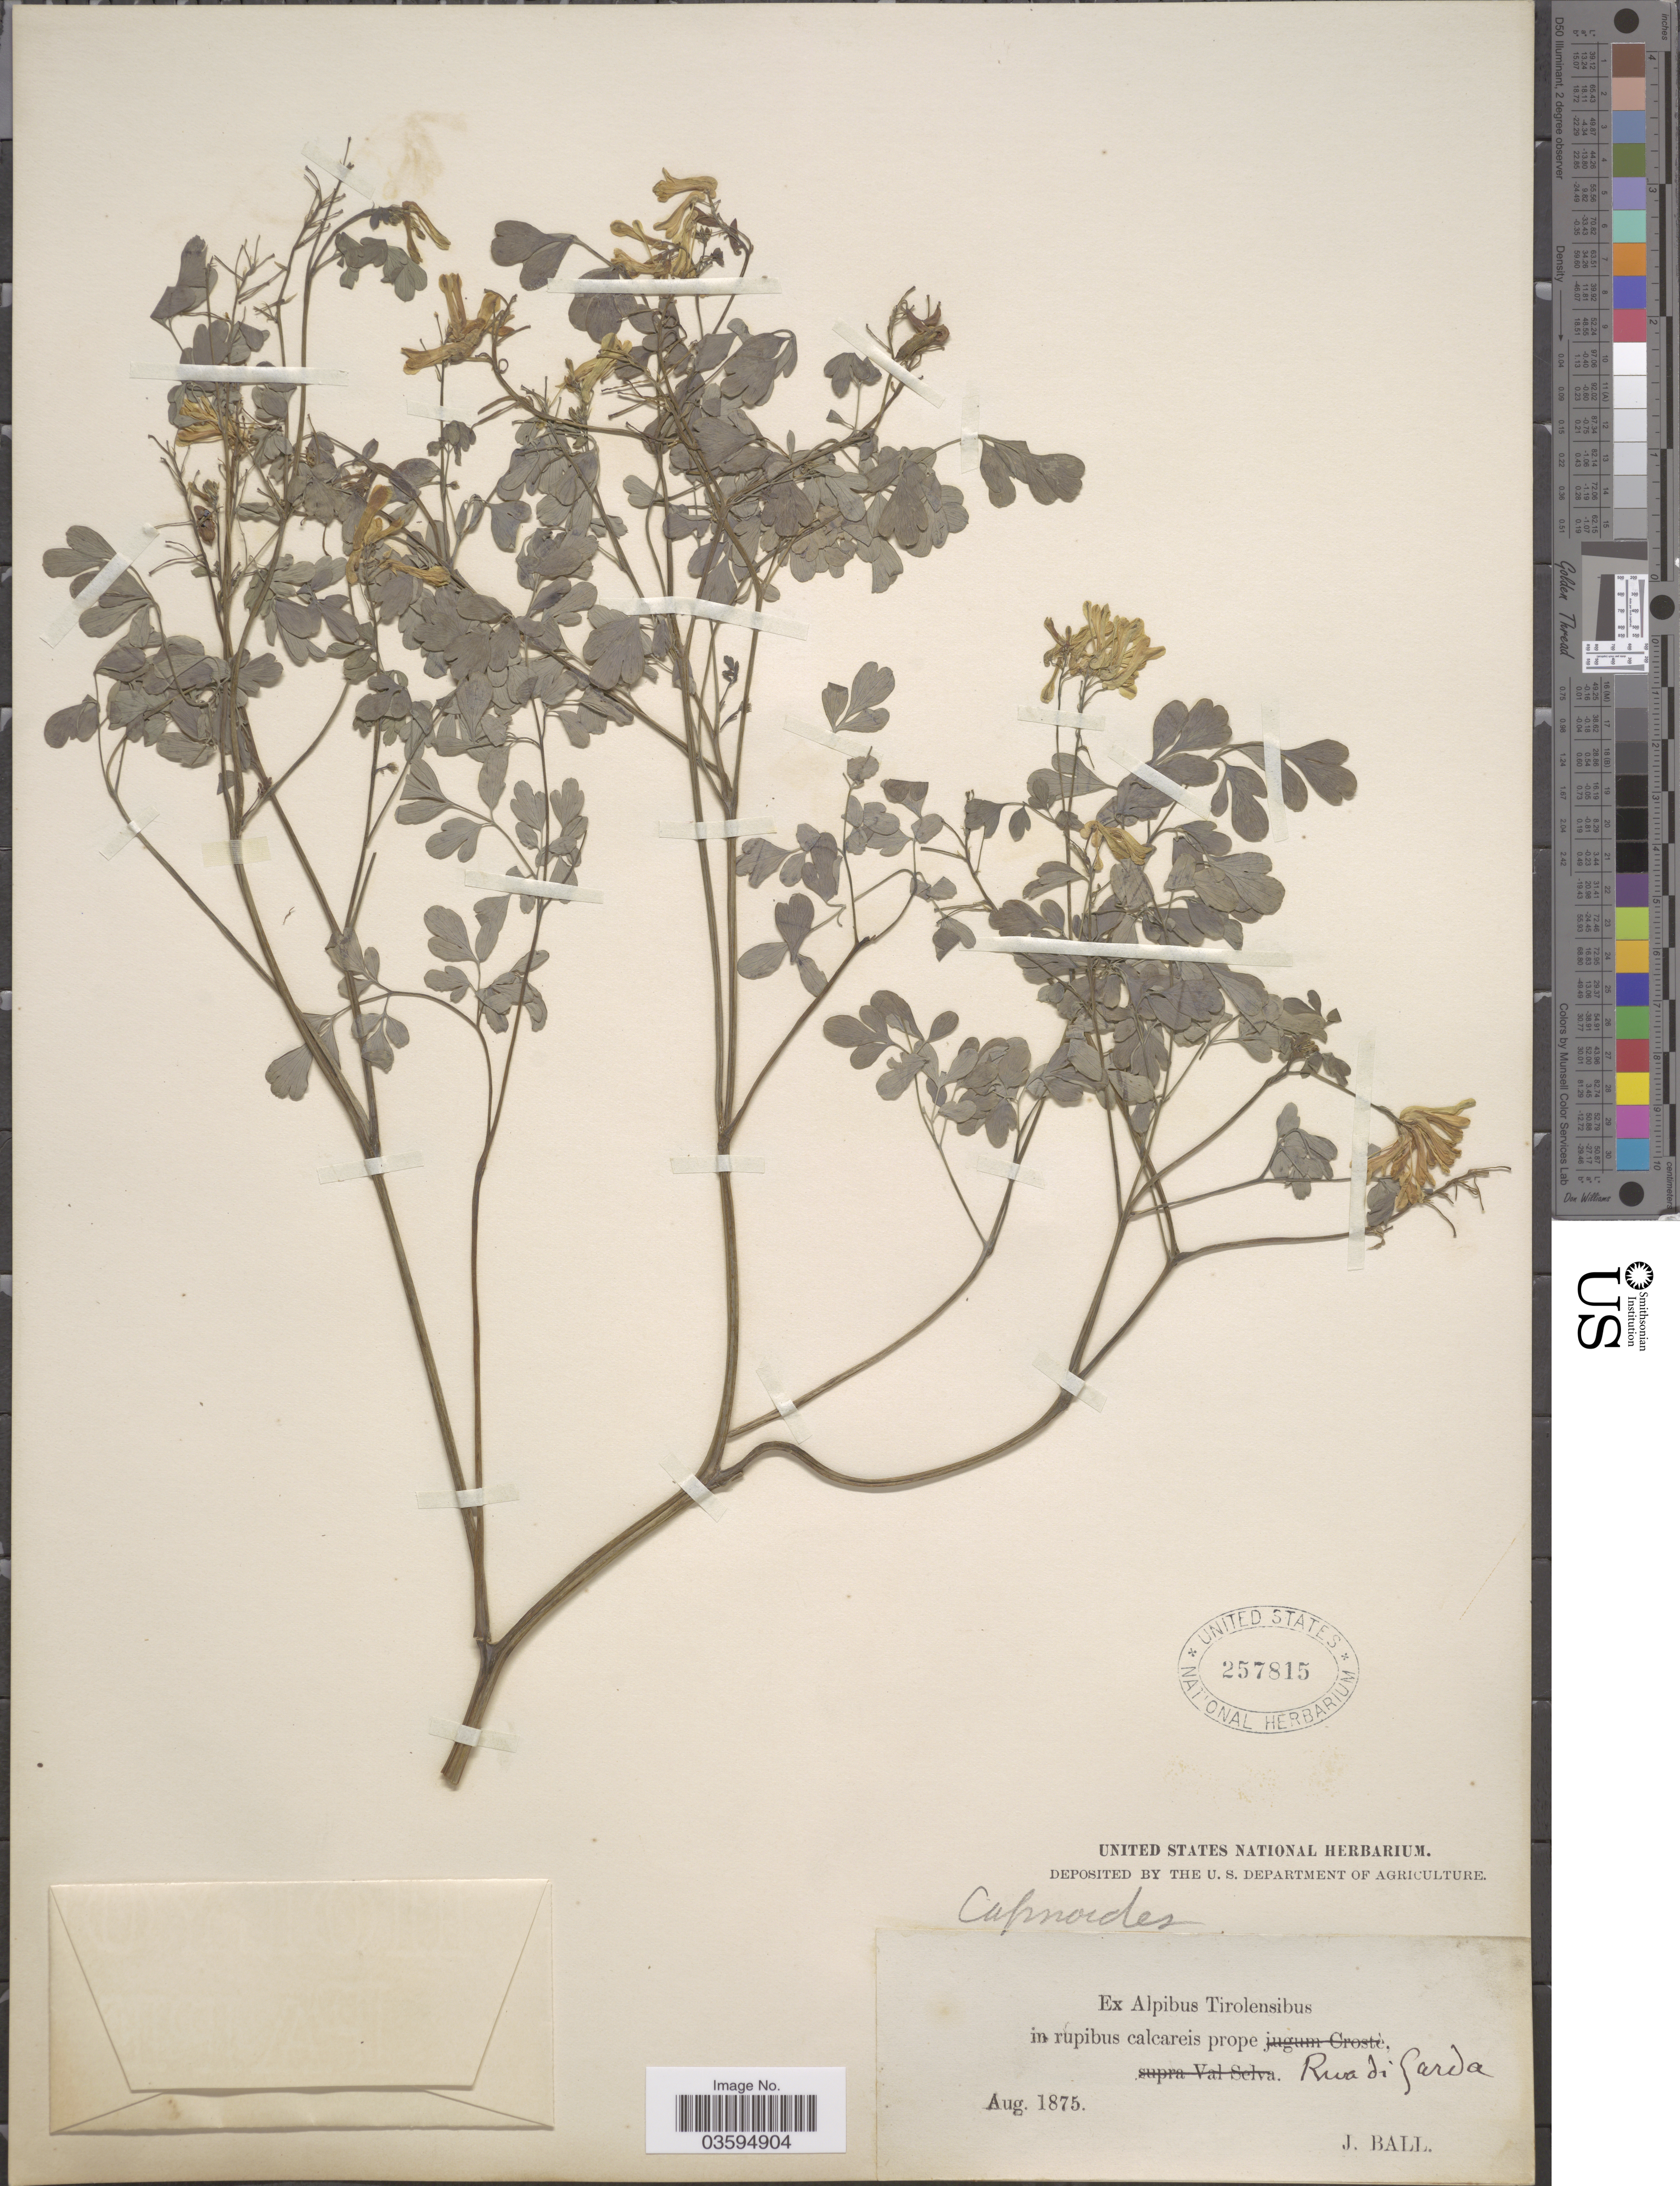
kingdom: Plantae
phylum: Tracheophyta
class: Magnoliopsida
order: Ranunculales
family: Papaveraceae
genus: Corydalis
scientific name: Corydalis sp.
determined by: Strong, Mark T., (BOT), Smithsonian Institution - National Museum of Natural History (UNITED STATES)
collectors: J. Ball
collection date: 1875-08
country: Italy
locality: Ex Alpibus Tirolensibus in rupibus calcareis prope Riva di Garda.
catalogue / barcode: US 257815